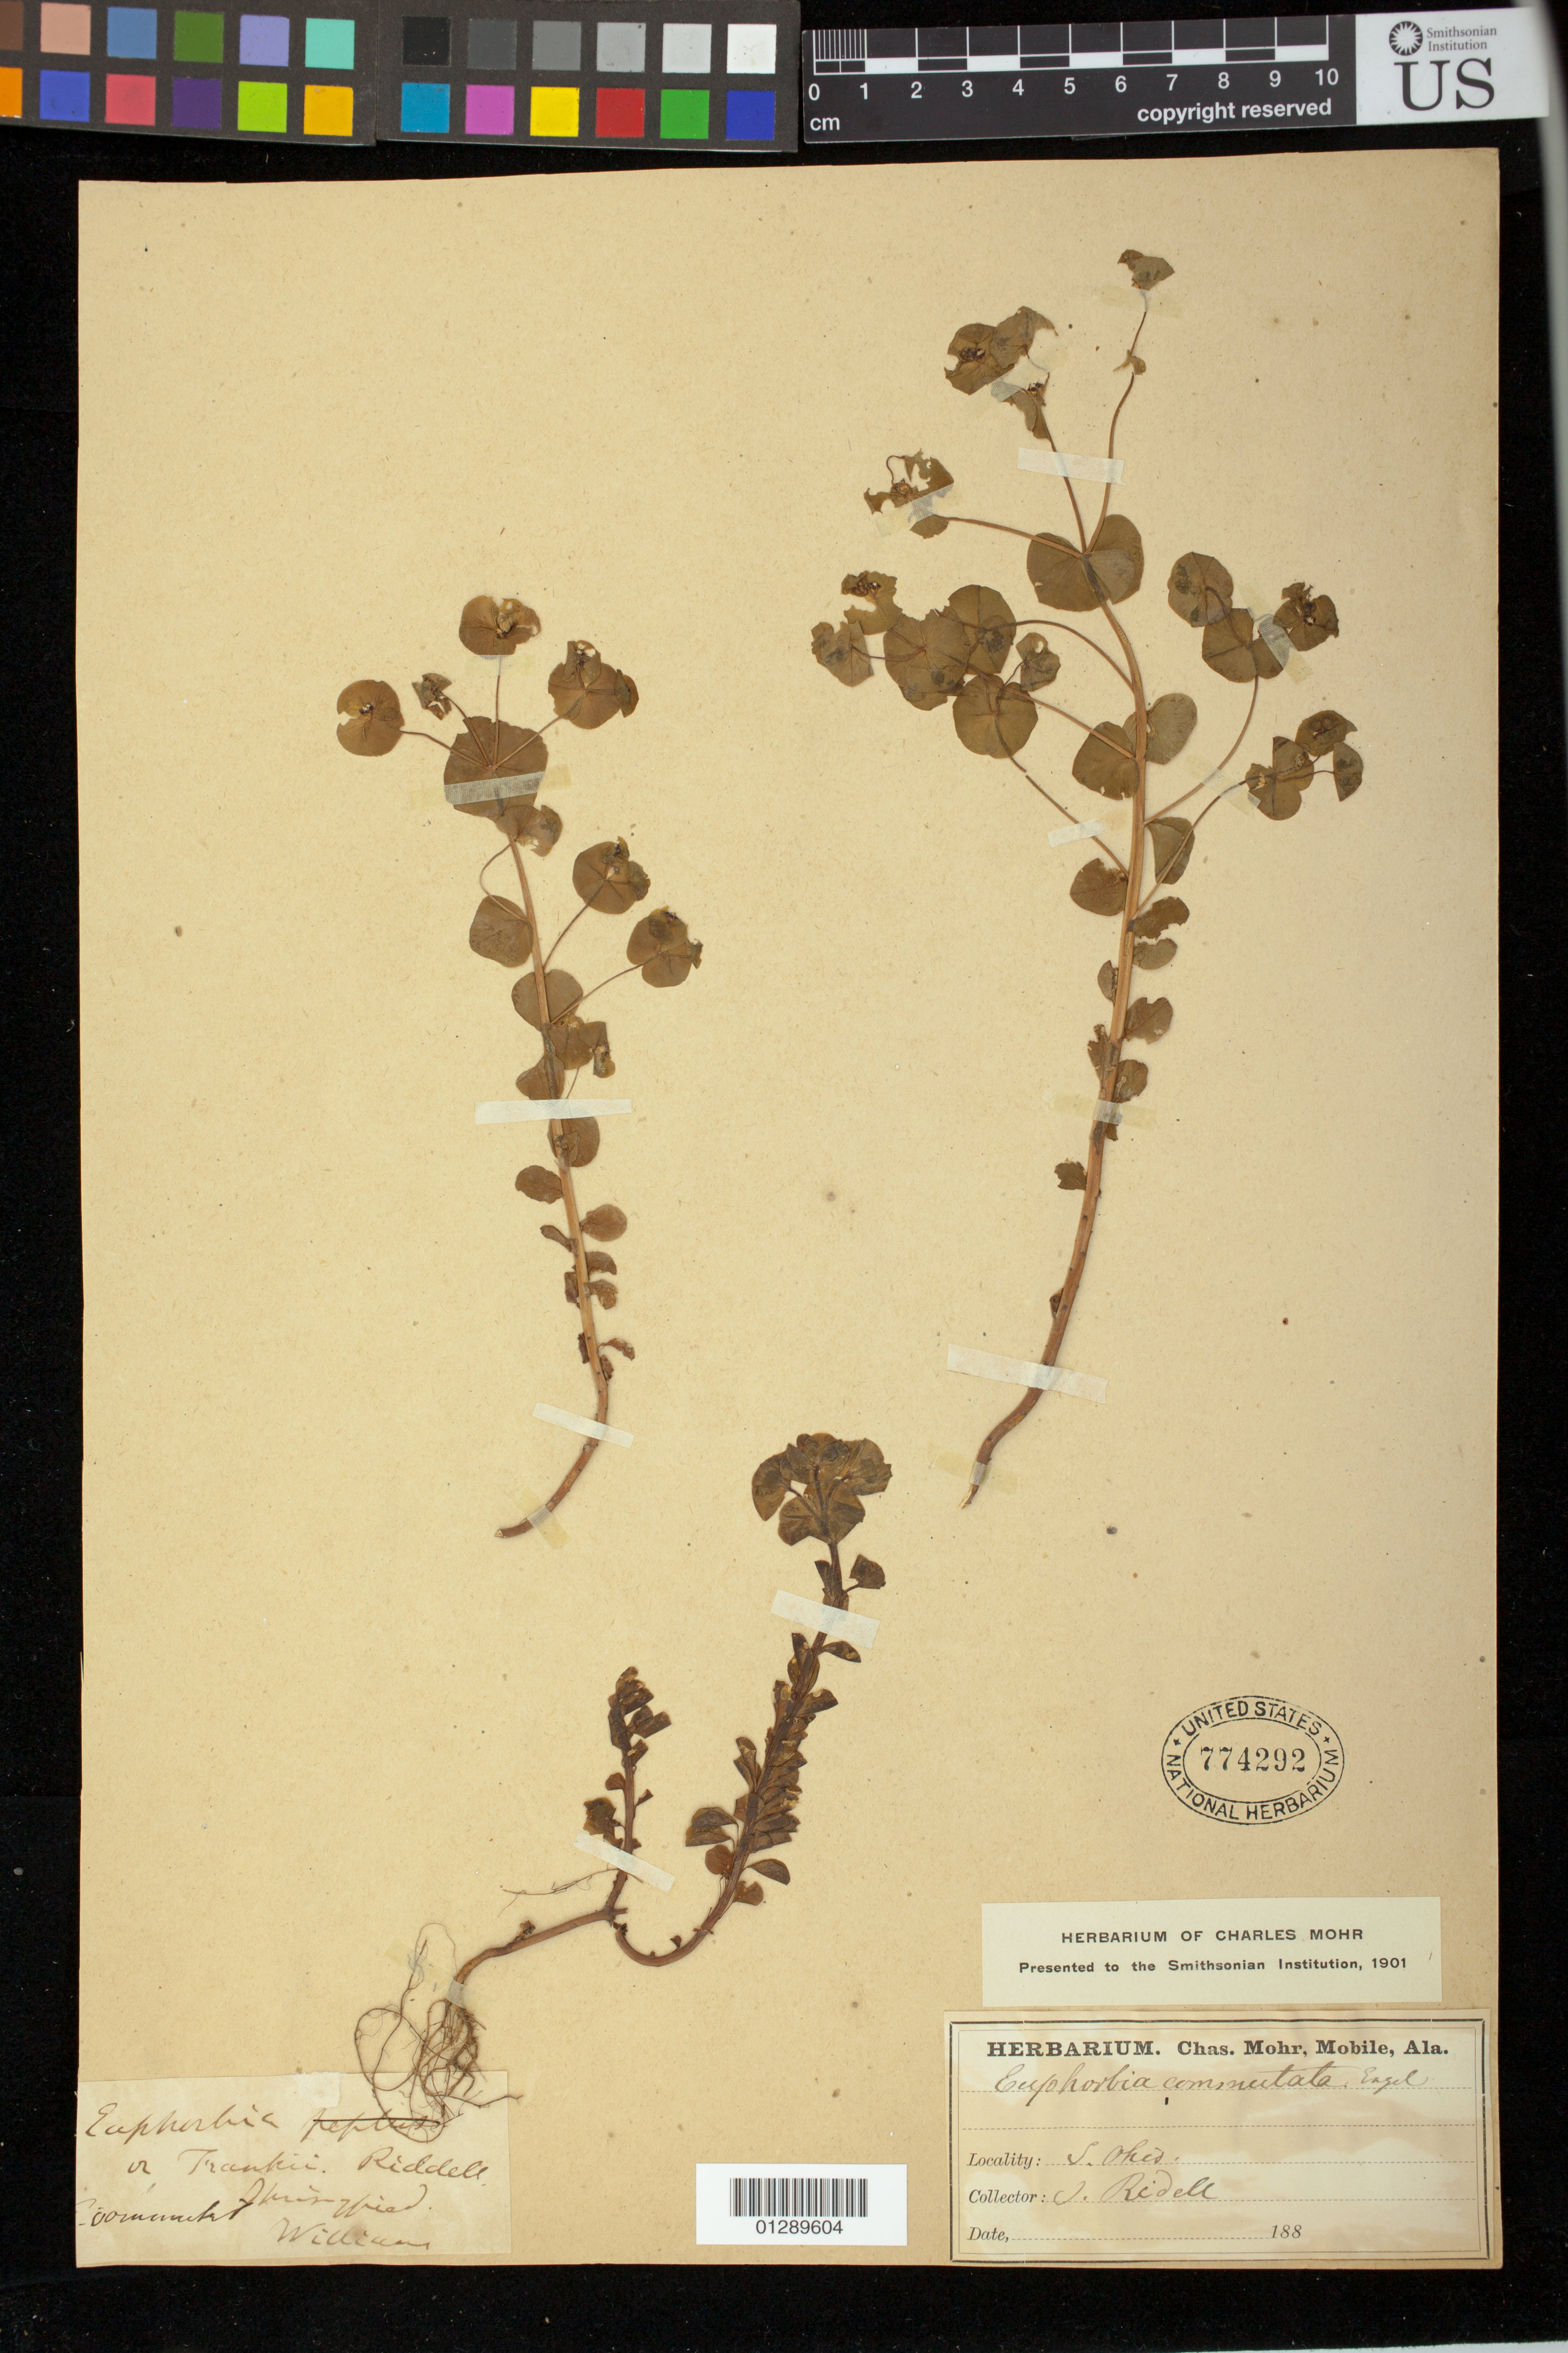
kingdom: Plantae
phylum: Tracheophyta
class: Magnoliopsida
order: Malpighiales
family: Euphorbiaceae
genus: Euphorbia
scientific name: Euphorbia commutata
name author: Engelm. ex A. Gray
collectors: J. Ridell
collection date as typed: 188-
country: United States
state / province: Ohio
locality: S. Ohio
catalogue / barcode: US 774292